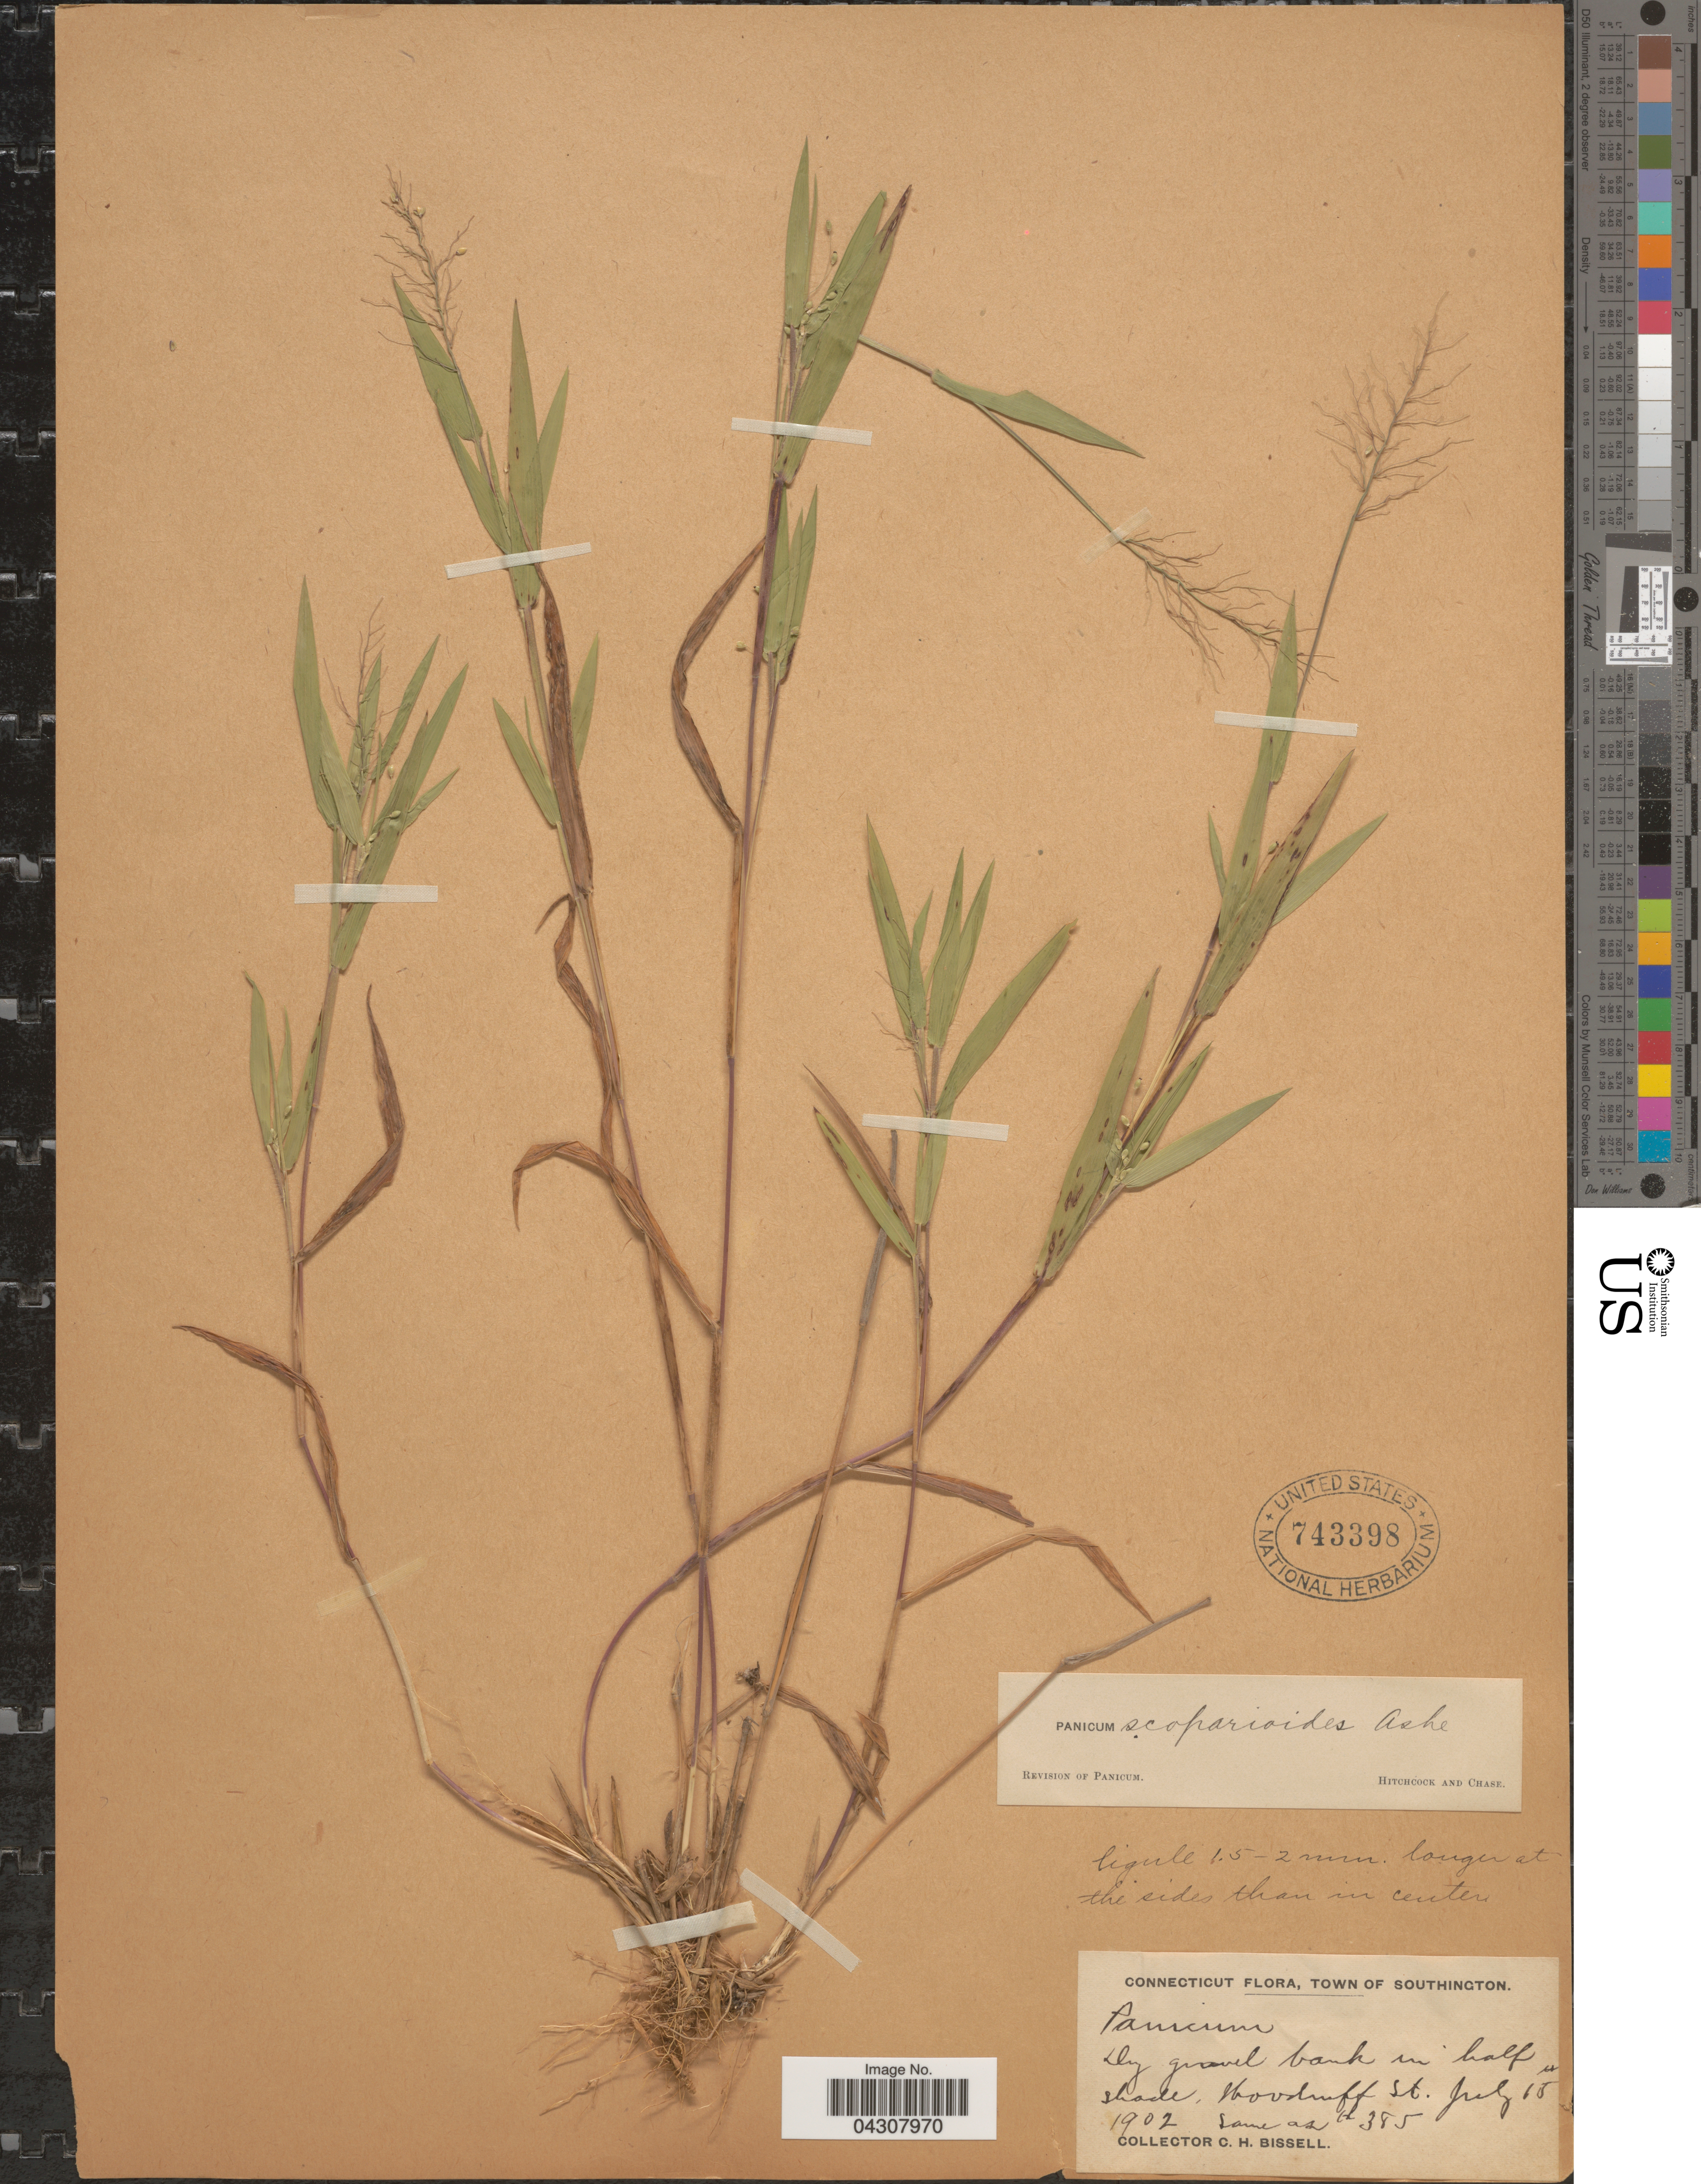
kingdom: Plantae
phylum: Tracheophyta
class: Liliopsida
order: Poales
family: Poaceae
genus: Dichanthelium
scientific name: Dichanthelium acuminatum var. acuminatum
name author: (Sw.) Gould & C.A. Clark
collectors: C. Bissell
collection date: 1902-07-15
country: United States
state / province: Connecticut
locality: Town of Southington. Dry gravel bank in half shade, Woodruff St.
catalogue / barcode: US 743398